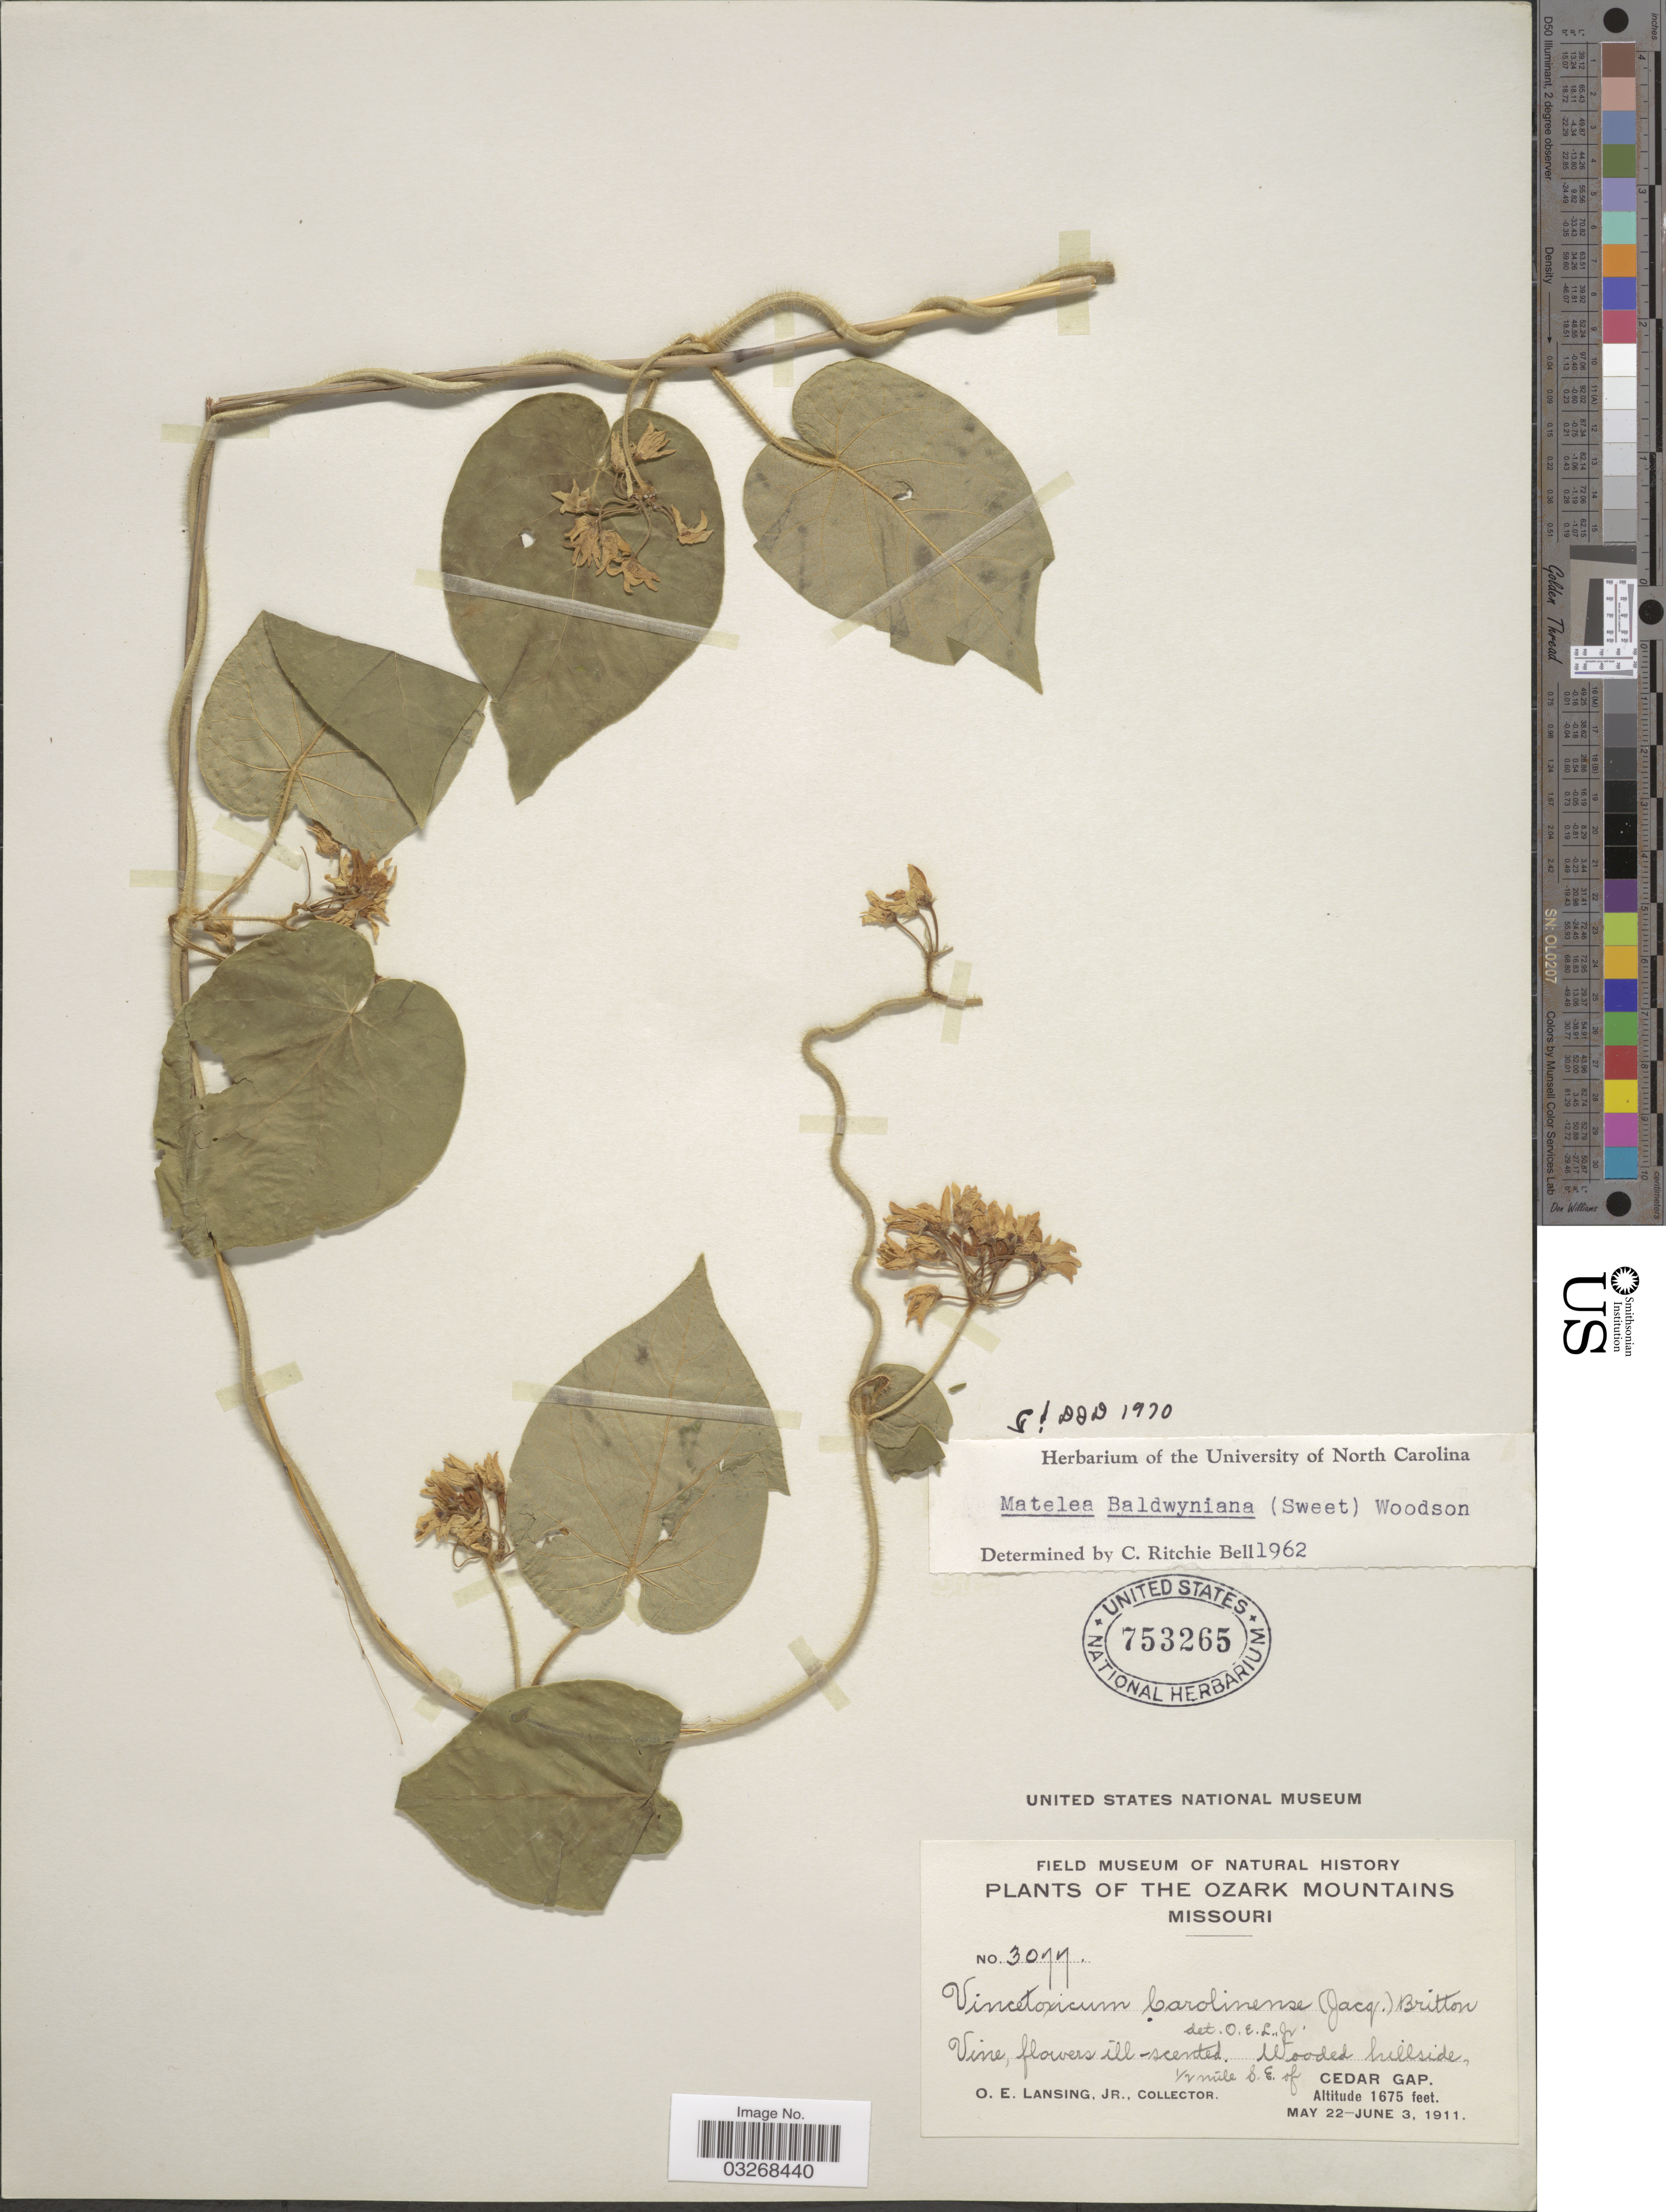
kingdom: Plantae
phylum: Tracheophyta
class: Magnoliopsida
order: Gentianales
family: Apocynaceae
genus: Matelea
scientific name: Matelea baldwyniana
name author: (Sweet) Woodson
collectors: O. Lansing Jr.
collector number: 3077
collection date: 1911-05-22/1911-06-03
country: United States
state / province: Missouri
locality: The Ozark Mountains. Wooded hillside, ½ mile S. E. of Cedar Gap.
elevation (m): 511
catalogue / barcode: US 753265